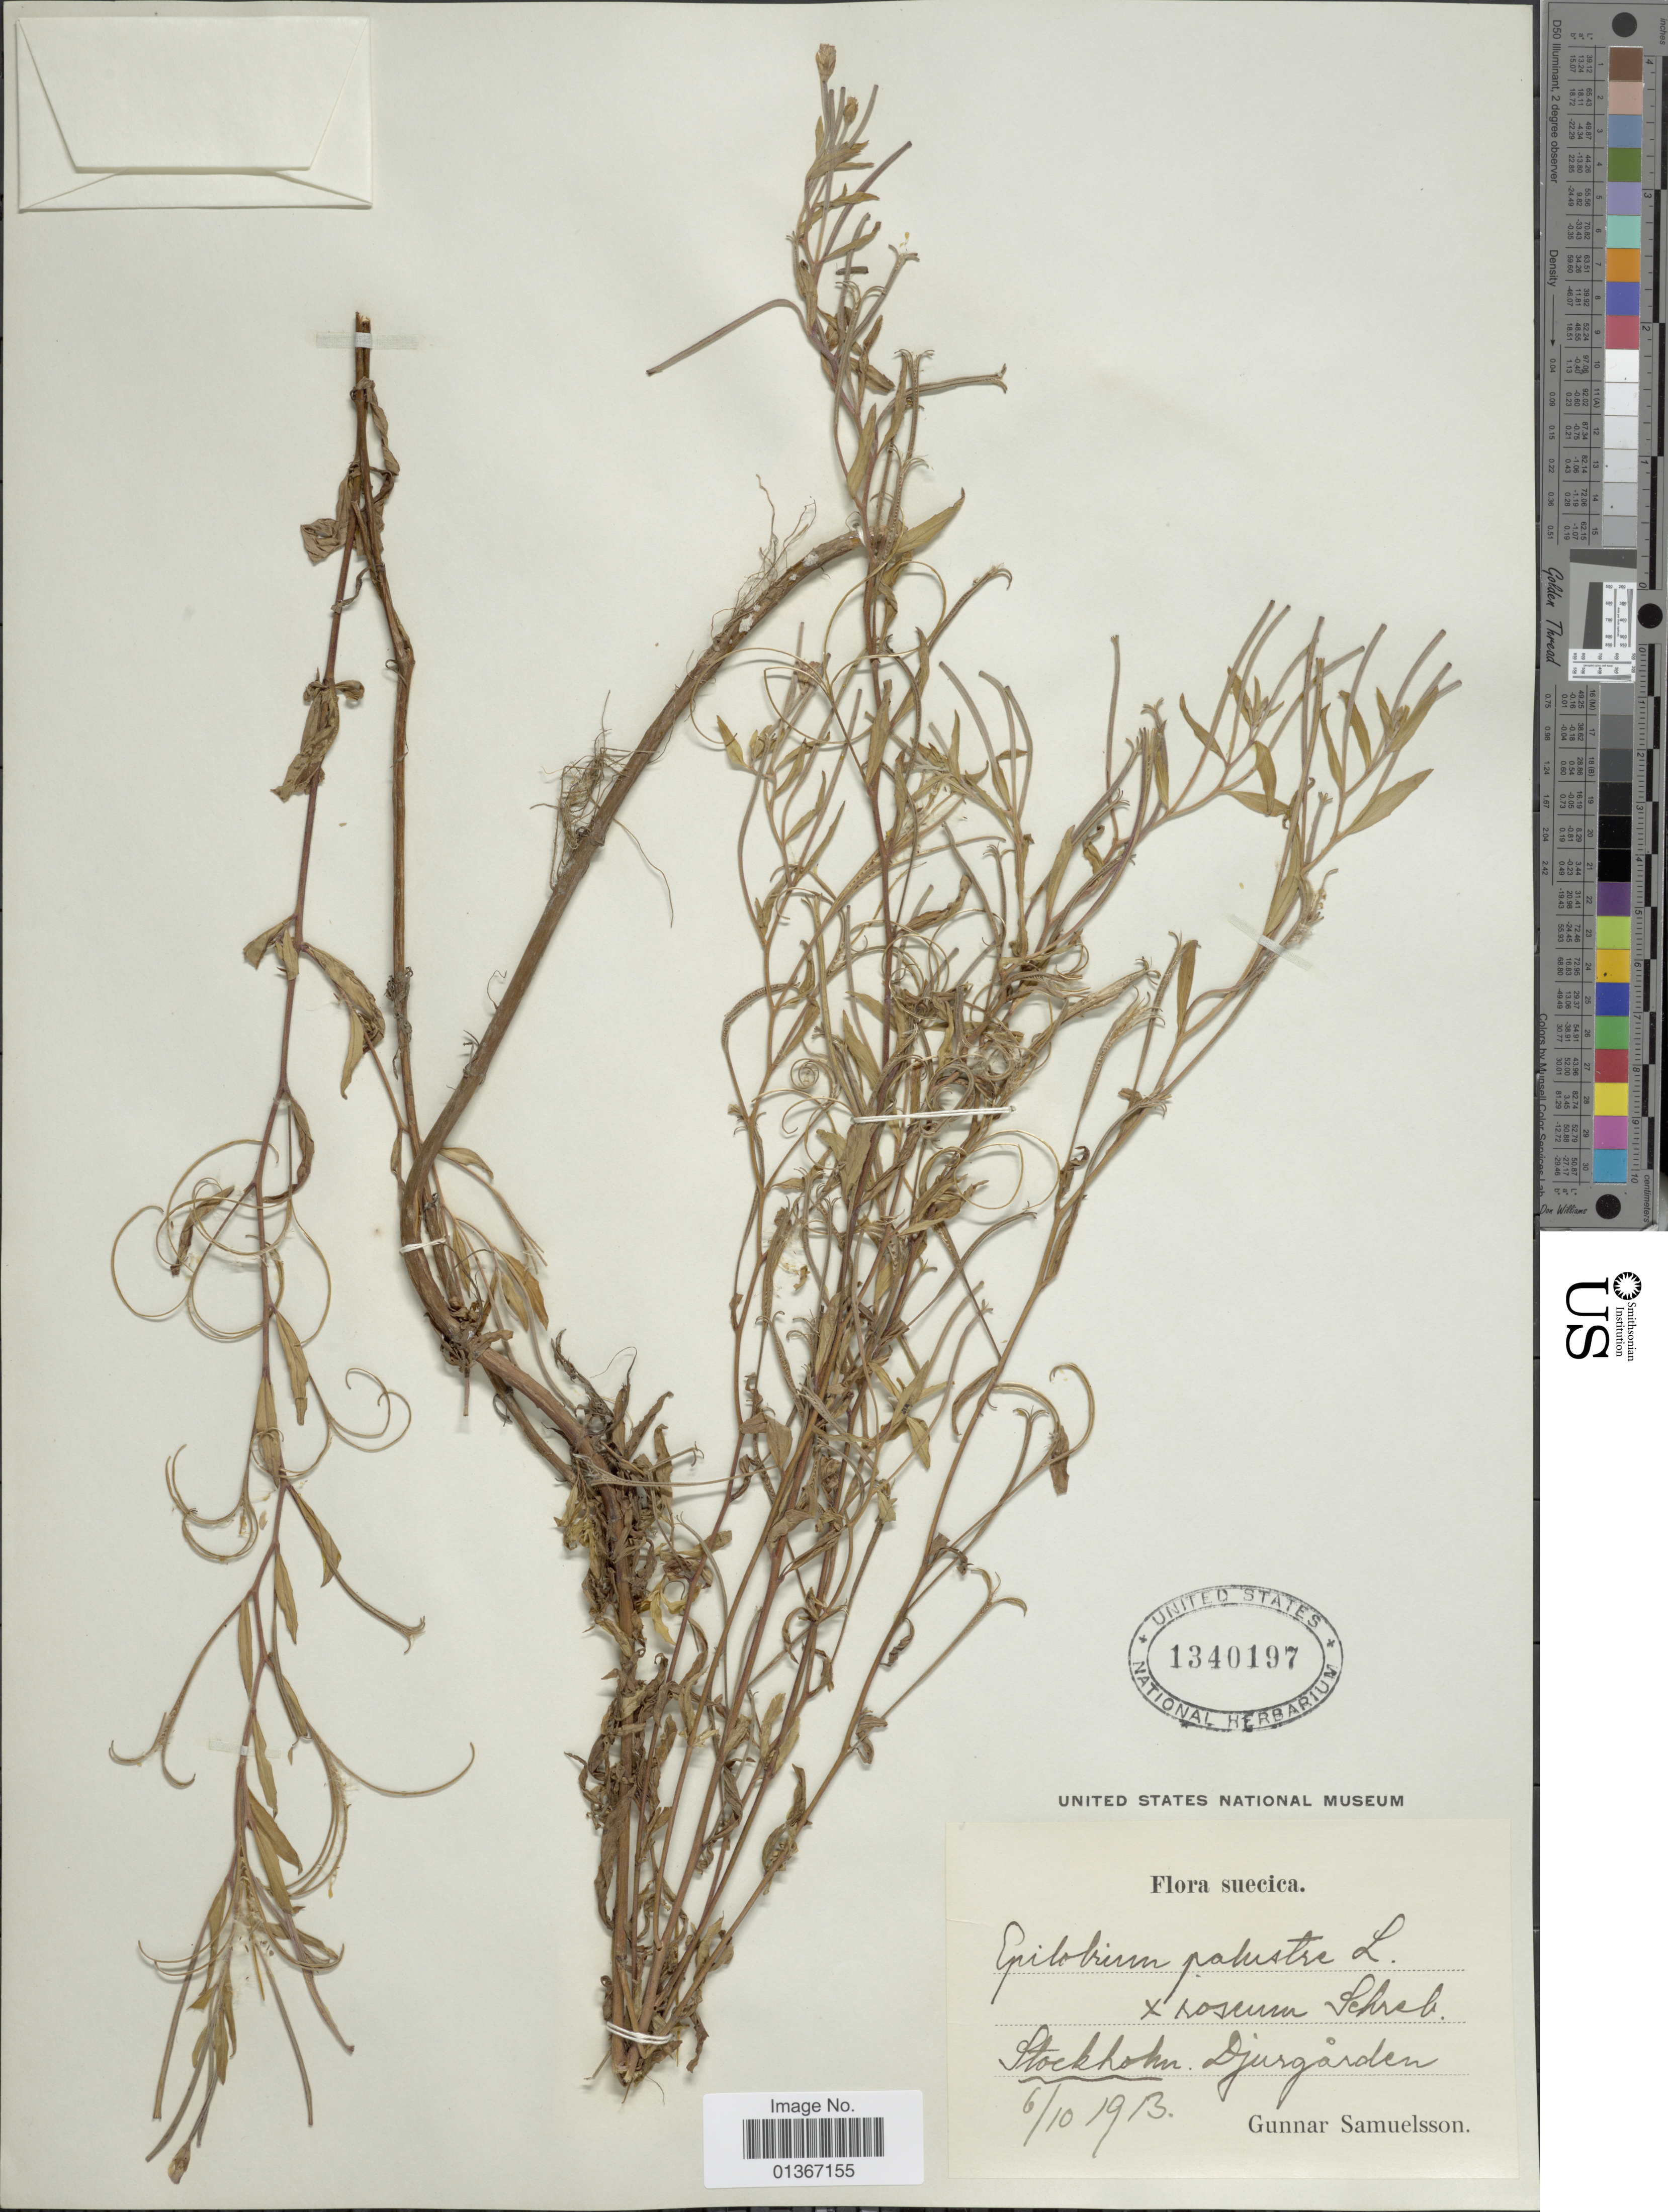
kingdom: Plantae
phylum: Tracheophyta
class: Magnoliopsida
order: Myrtales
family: Onagraceae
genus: Epilobium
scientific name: Epilobium palustre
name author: L.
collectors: G. Samuelsson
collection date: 1913-10-06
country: Sweden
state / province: Stockholm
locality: Suecica. Djurgården.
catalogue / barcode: US 1340197